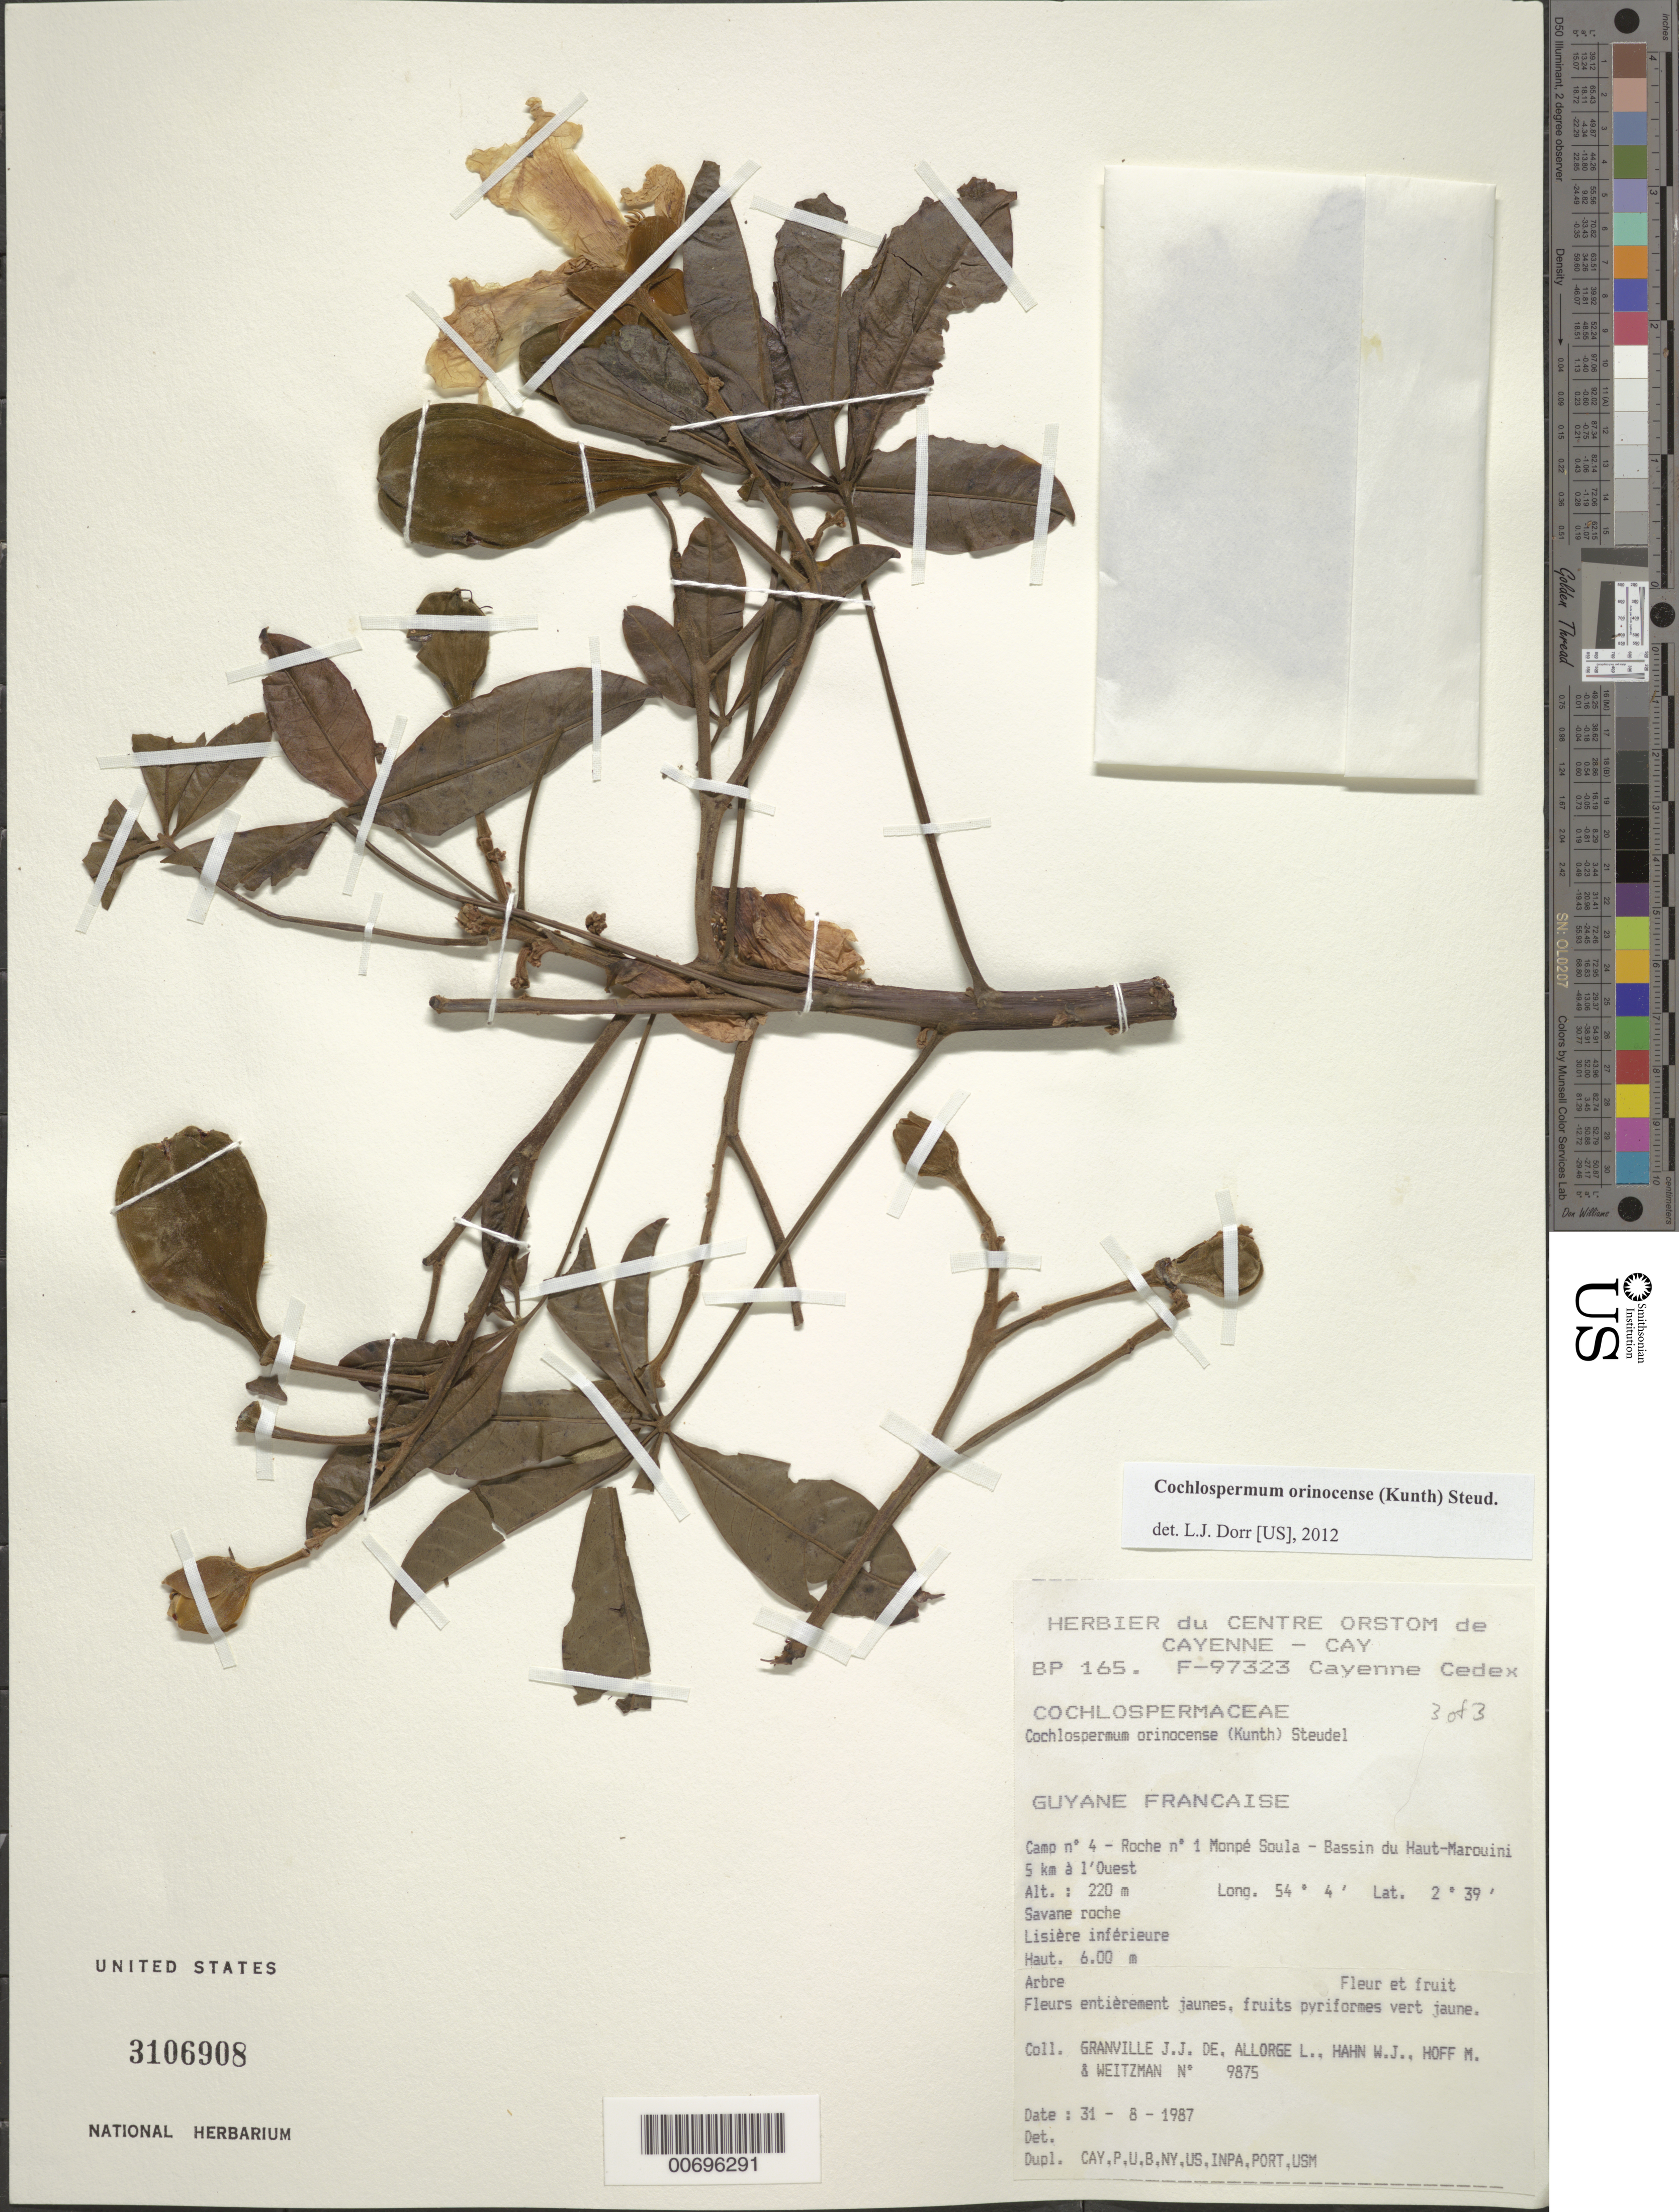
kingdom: Plantae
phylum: Tracheophyta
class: Magnoliopsida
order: Malvales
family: Cochlospermaceae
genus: Cochlospermum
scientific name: Cochlospermum orinocense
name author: (Kunth) Steud.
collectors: J.-J. de Granville, L. Allorge, W. J. Hahn, M. Hoff & Weitzman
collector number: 9875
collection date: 1978-08-31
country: French Guiana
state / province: Cayenne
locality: Camp n°4 - Roche n° Monpé Soula - Bassin du Haut-Marouini 5 km à l'Ouest.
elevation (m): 220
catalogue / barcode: US 3106908